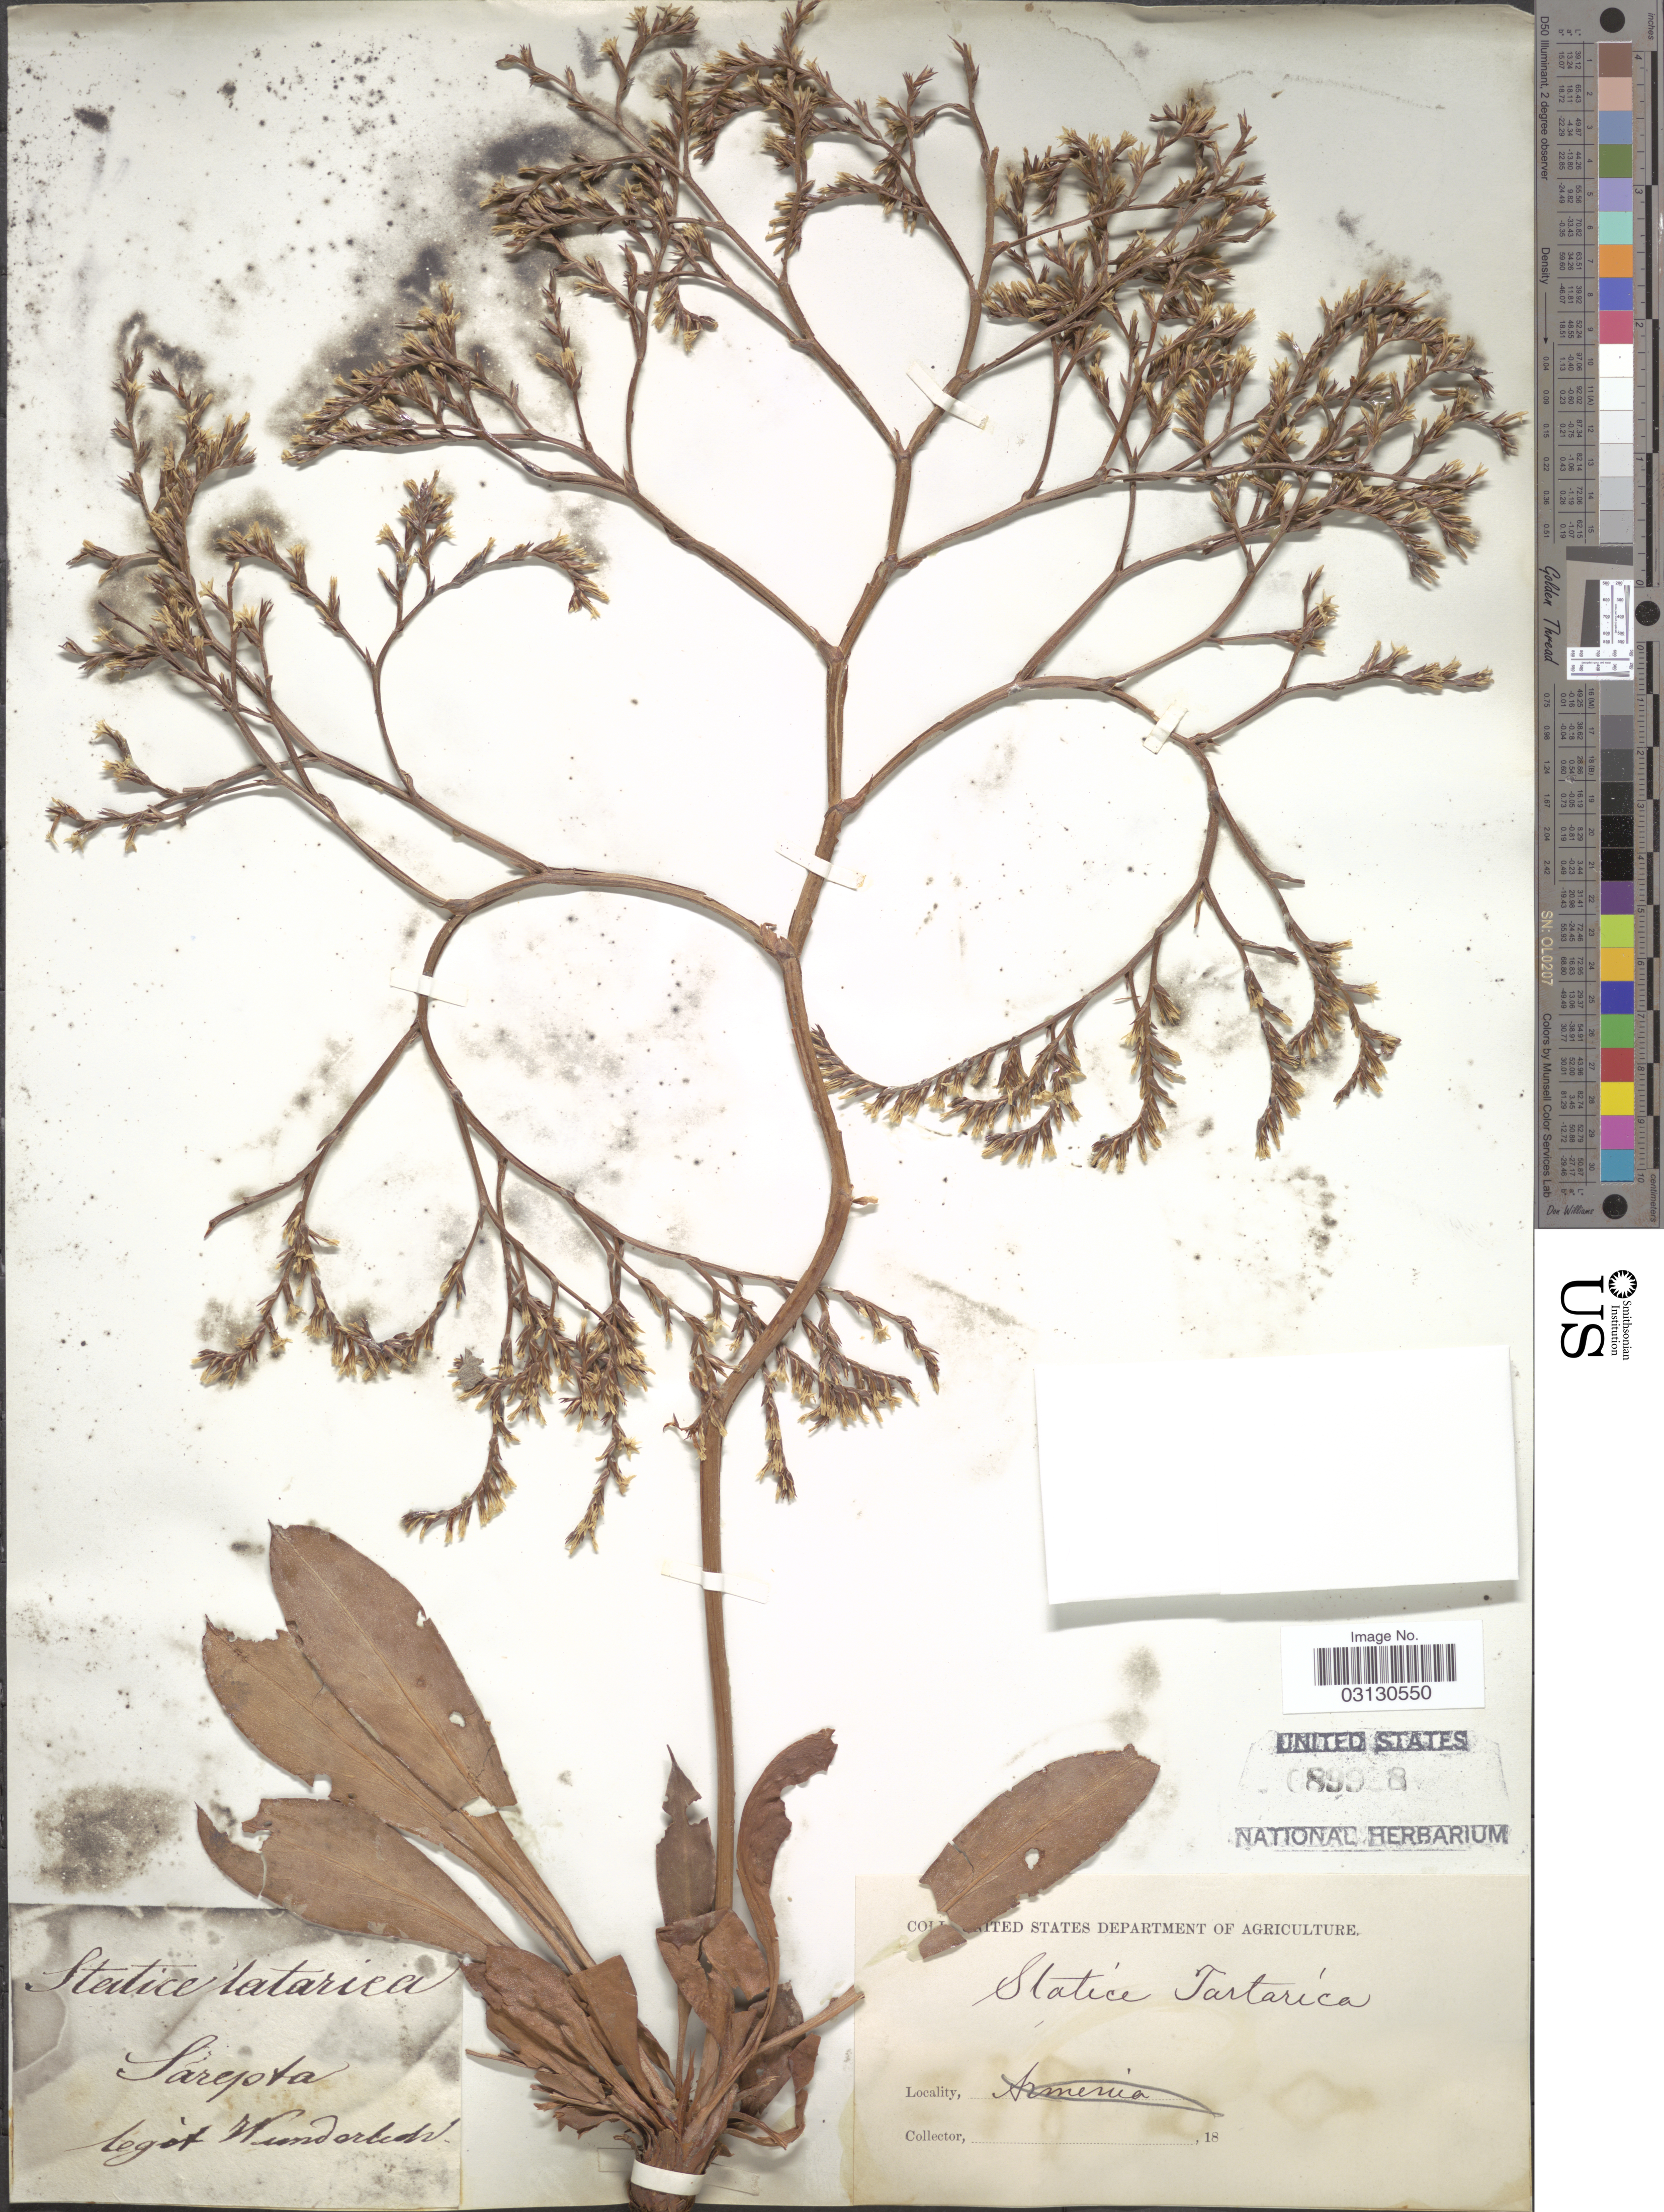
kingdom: Plantae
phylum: Tracheophyta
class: Magnoliopsida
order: Caryophyllales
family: Plumbaginaceae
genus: Limonium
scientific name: Limonium tataricum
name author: (L.) Mill.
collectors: Wunderlich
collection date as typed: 18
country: Russian Federation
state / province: Volgograd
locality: Sarepta.